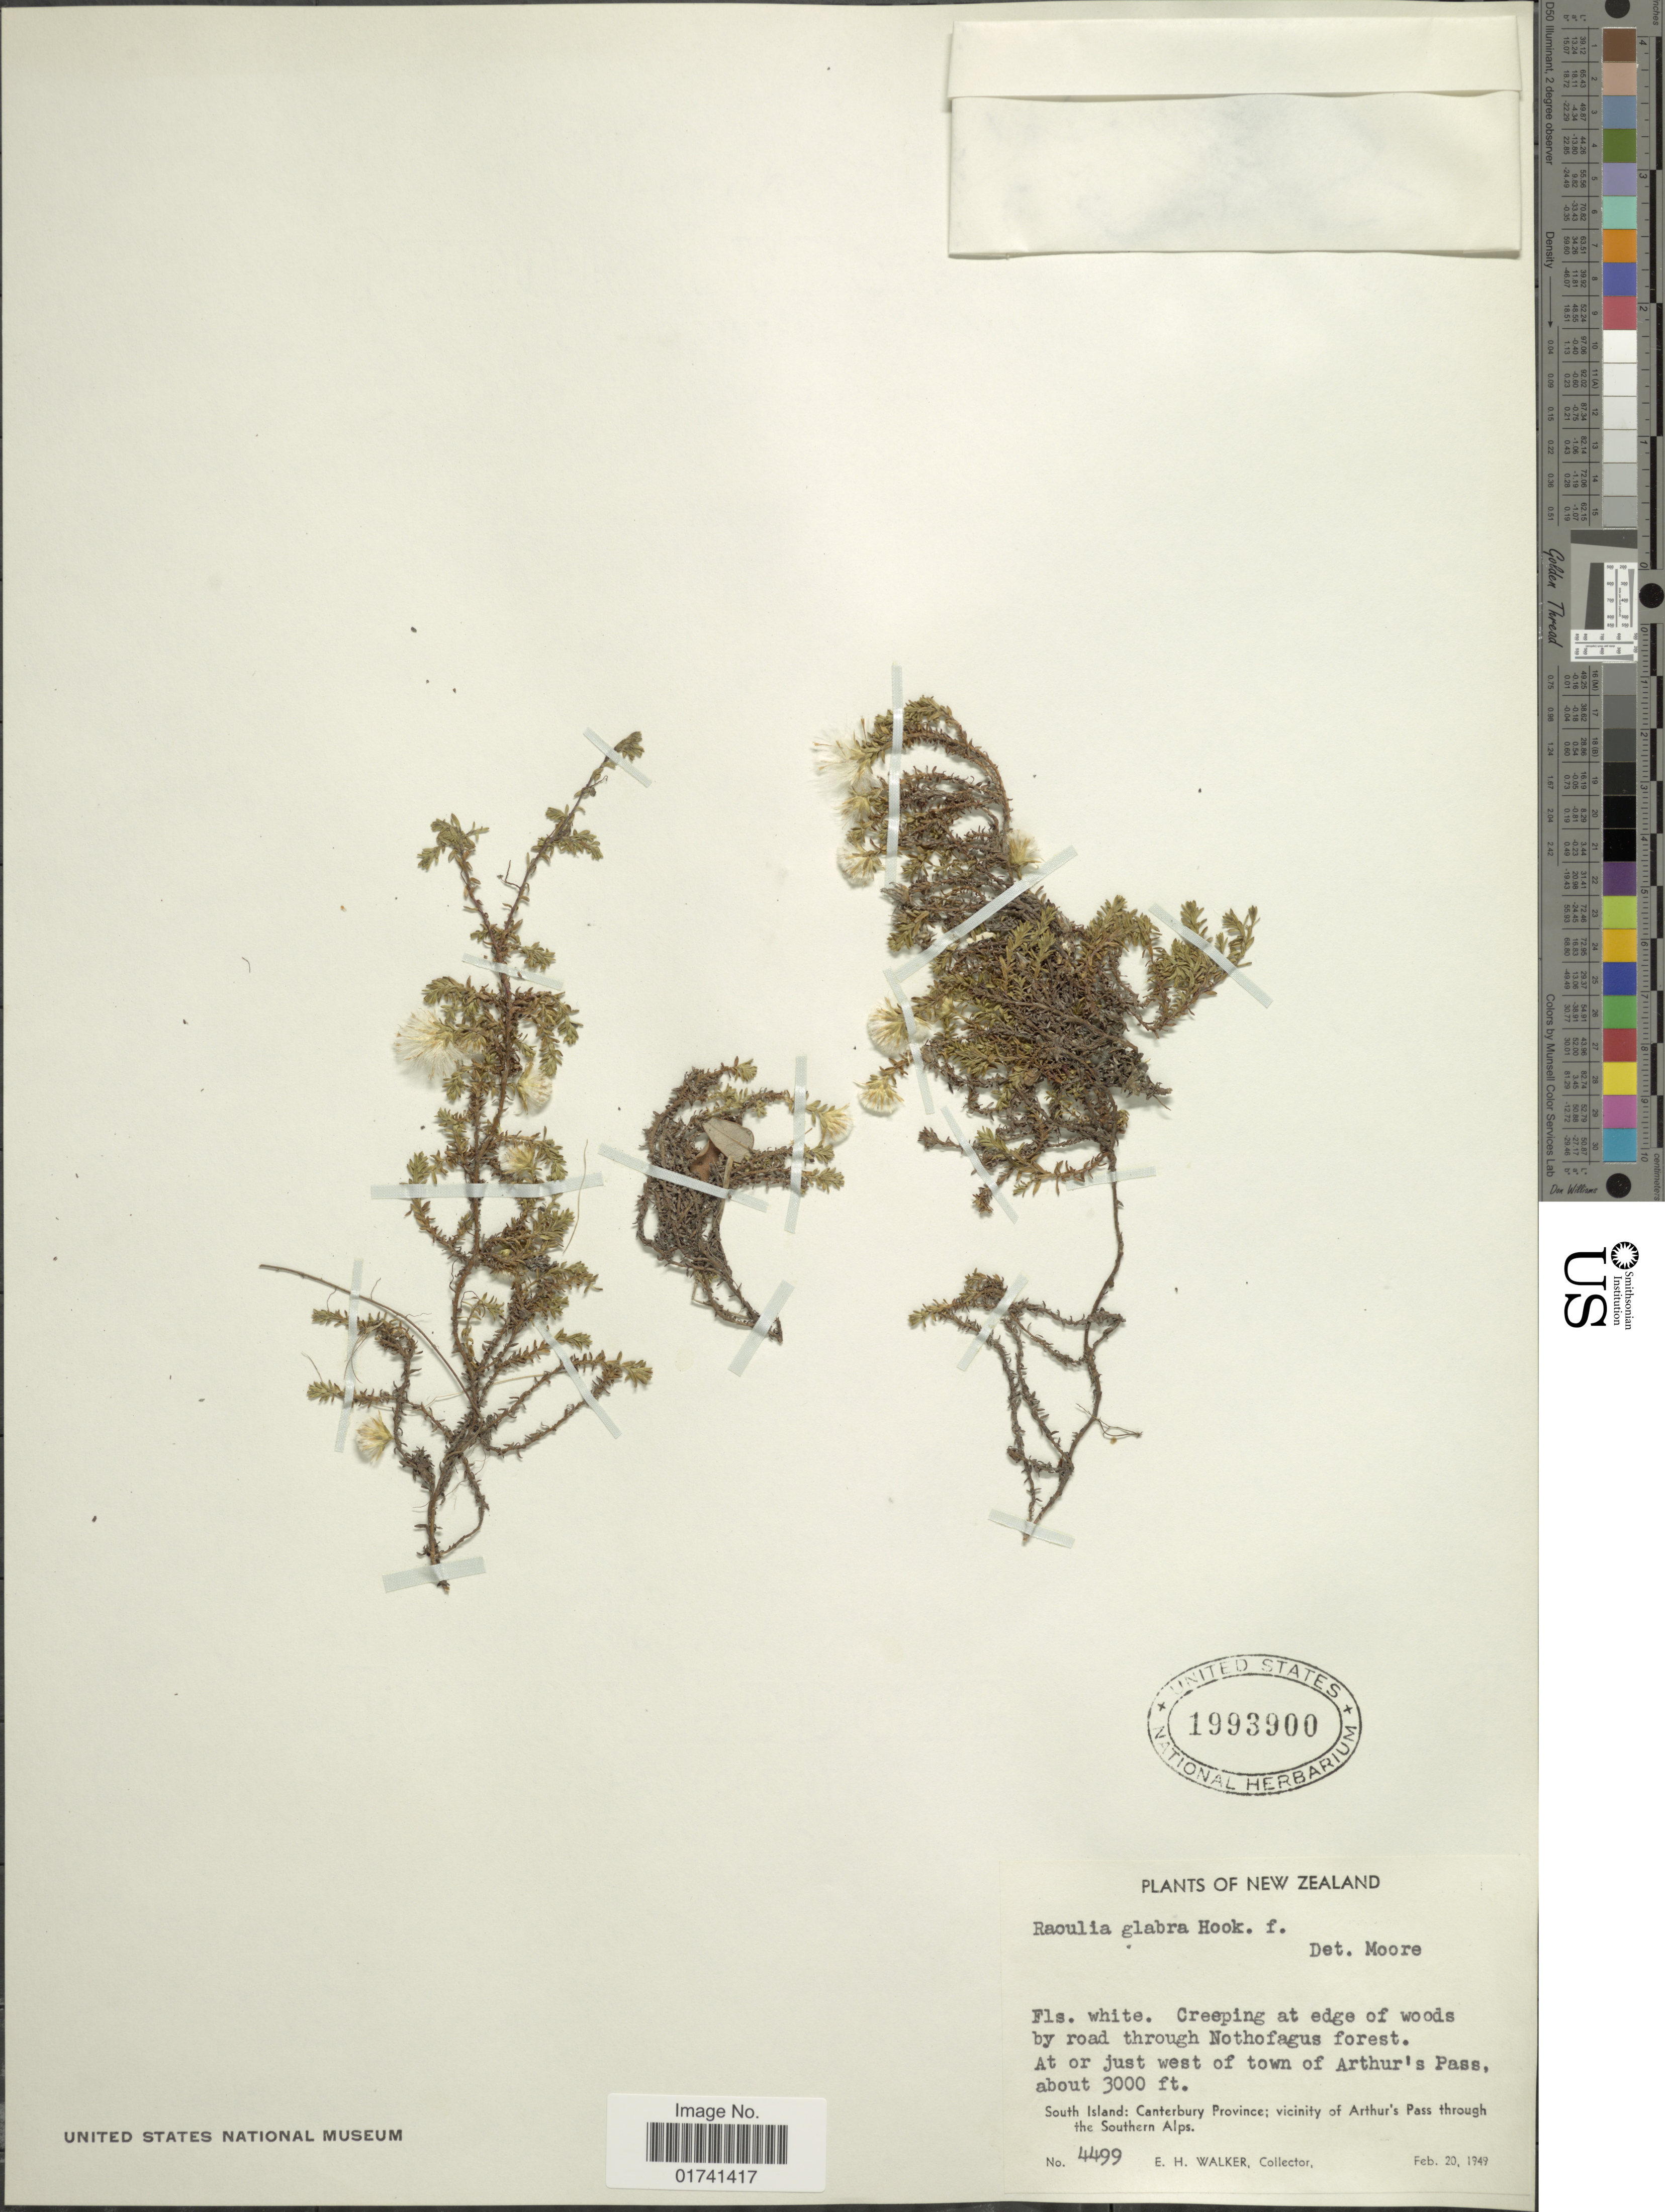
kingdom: Plantae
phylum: Tracheophyta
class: Magnoliopsida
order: Asterales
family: Asteraceae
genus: Raoulia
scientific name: Raoulia glabra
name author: Hook. f.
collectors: E. H. Walker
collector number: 4499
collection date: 1949-02-20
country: New Zealand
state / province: Canterbury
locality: South Island; vicinity of Arthur's Pass through the Southern Alps, at or just west of town of Arthur's Pass.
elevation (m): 914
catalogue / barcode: US 1993900